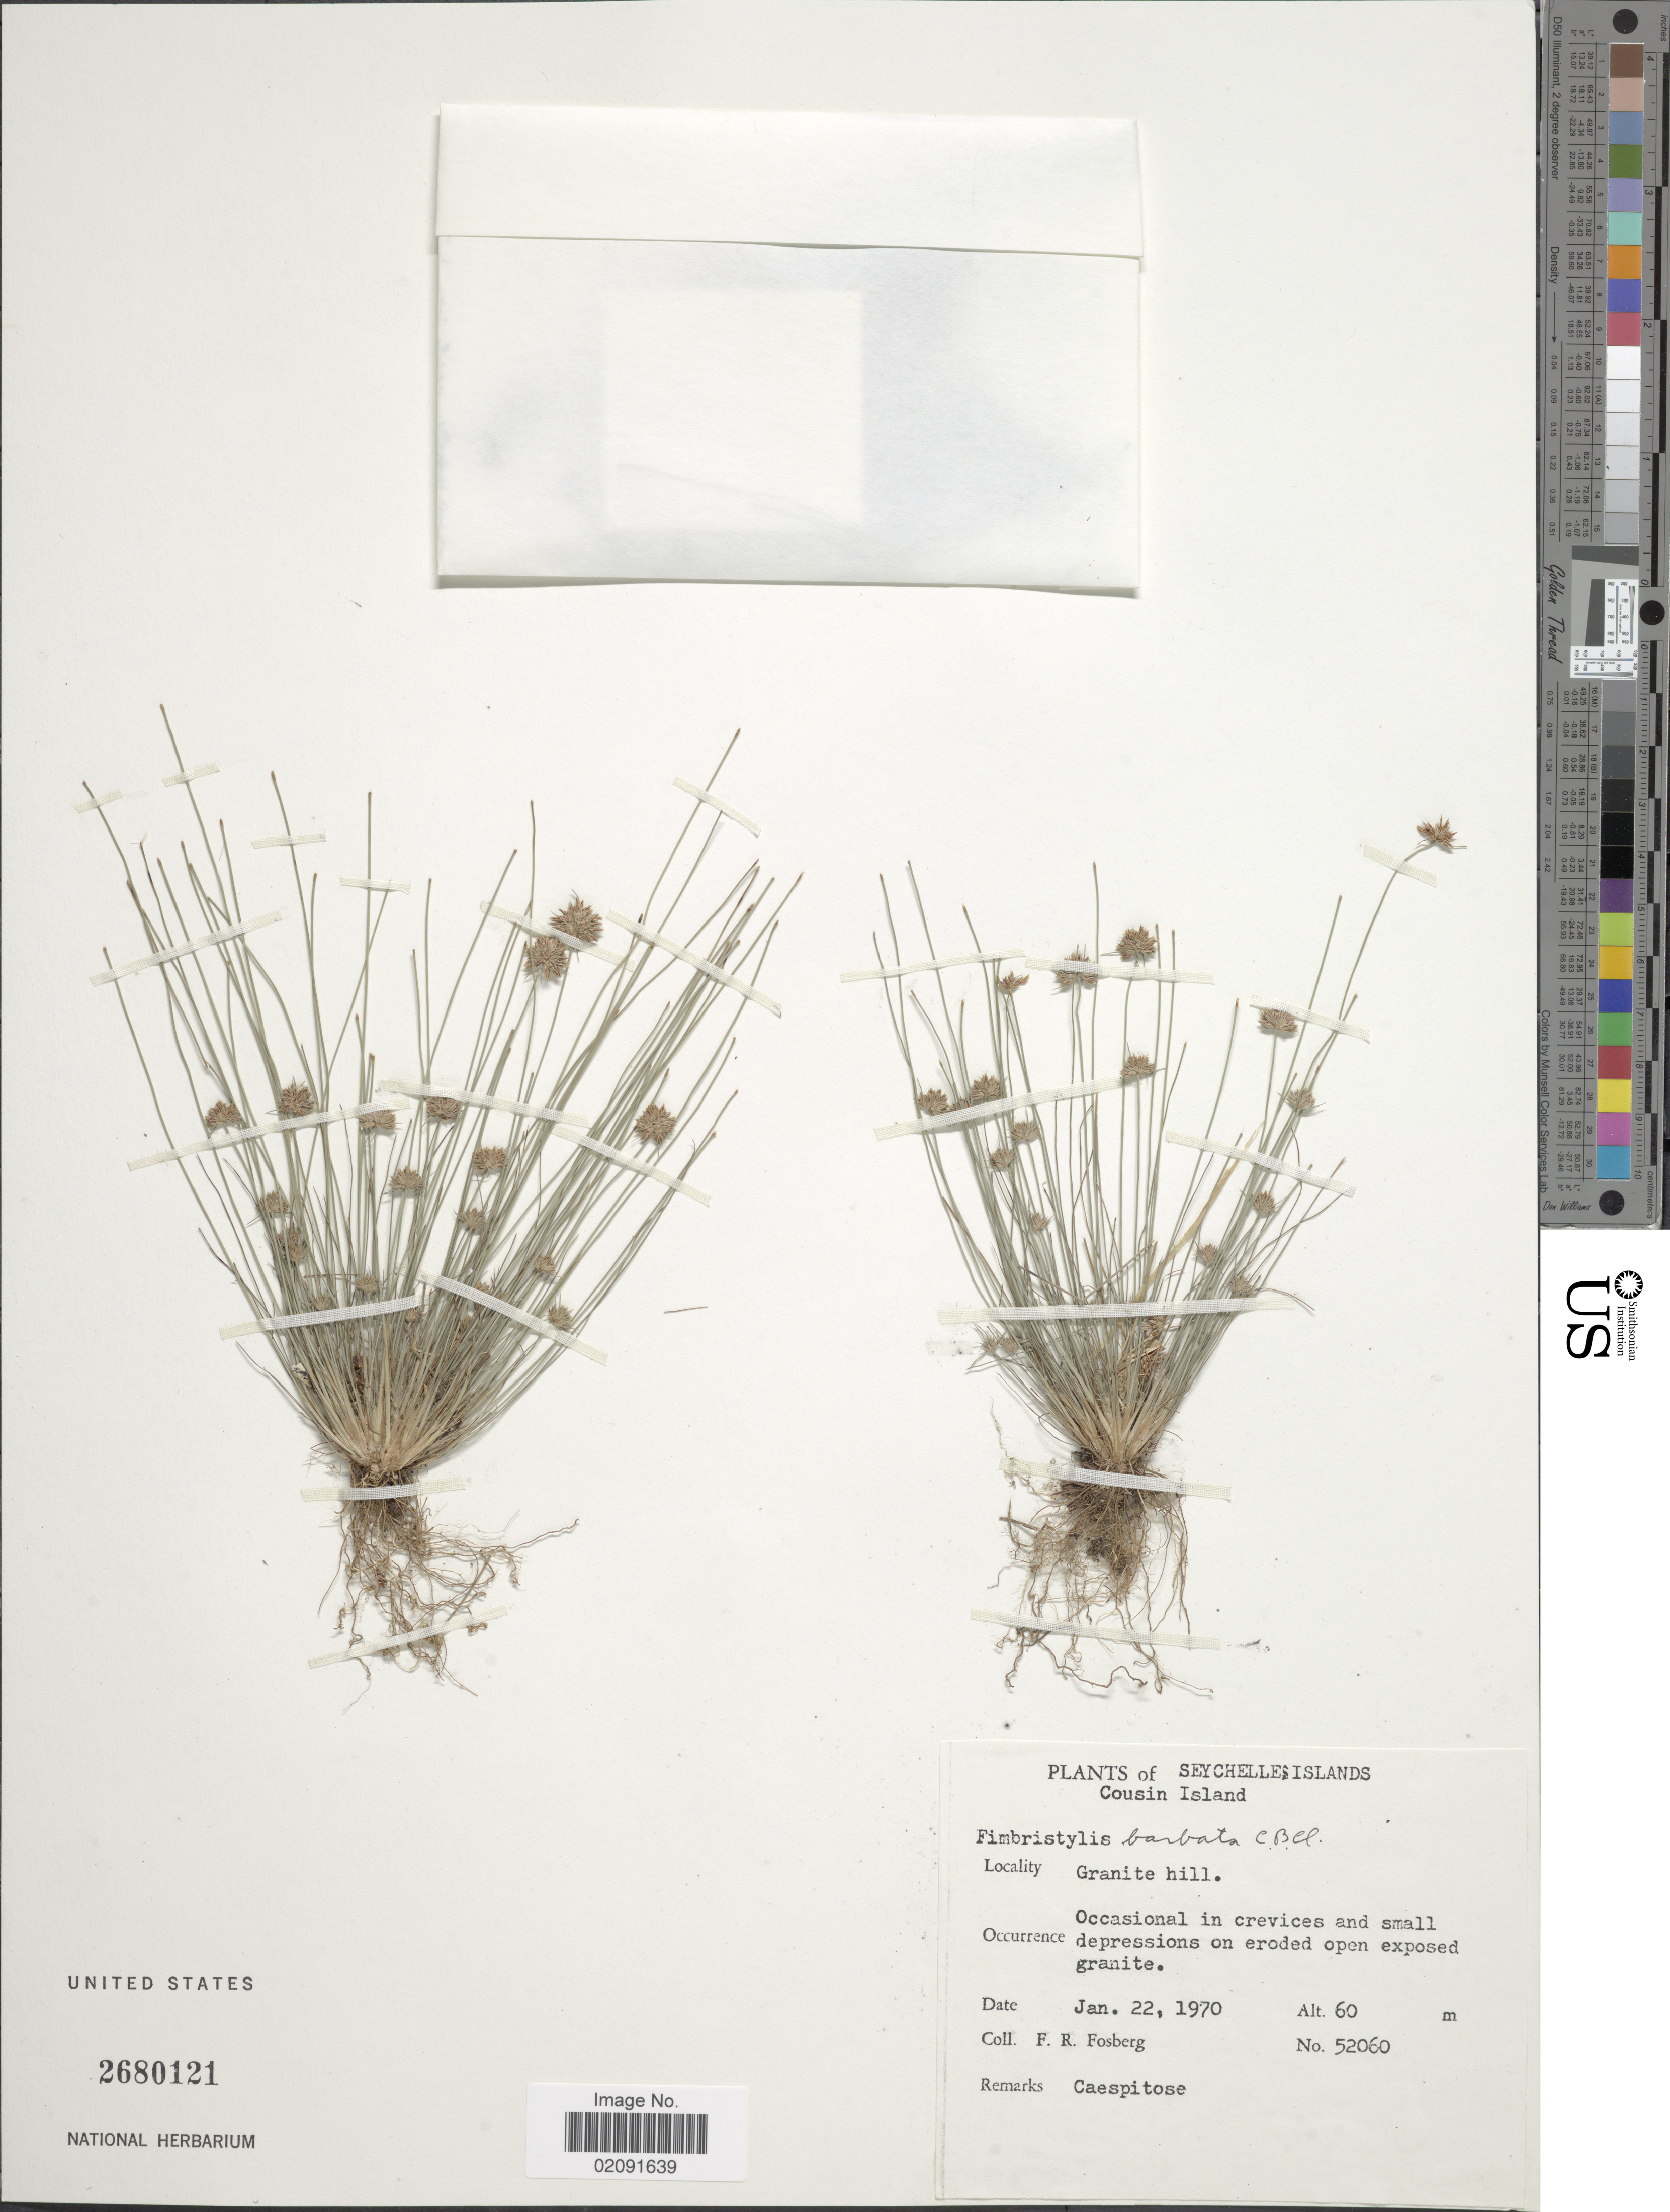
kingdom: Plantae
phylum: Tracheophyta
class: Liliopsida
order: Poales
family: Cyperaceae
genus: Bulbostylis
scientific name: Bulbostylis barbata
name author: (Rottb.) C.B. Clarke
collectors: F. R. Fosberg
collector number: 52060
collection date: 1970-01-22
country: Seychelles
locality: Cousin Island. Granite hill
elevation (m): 60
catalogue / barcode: US 2680121